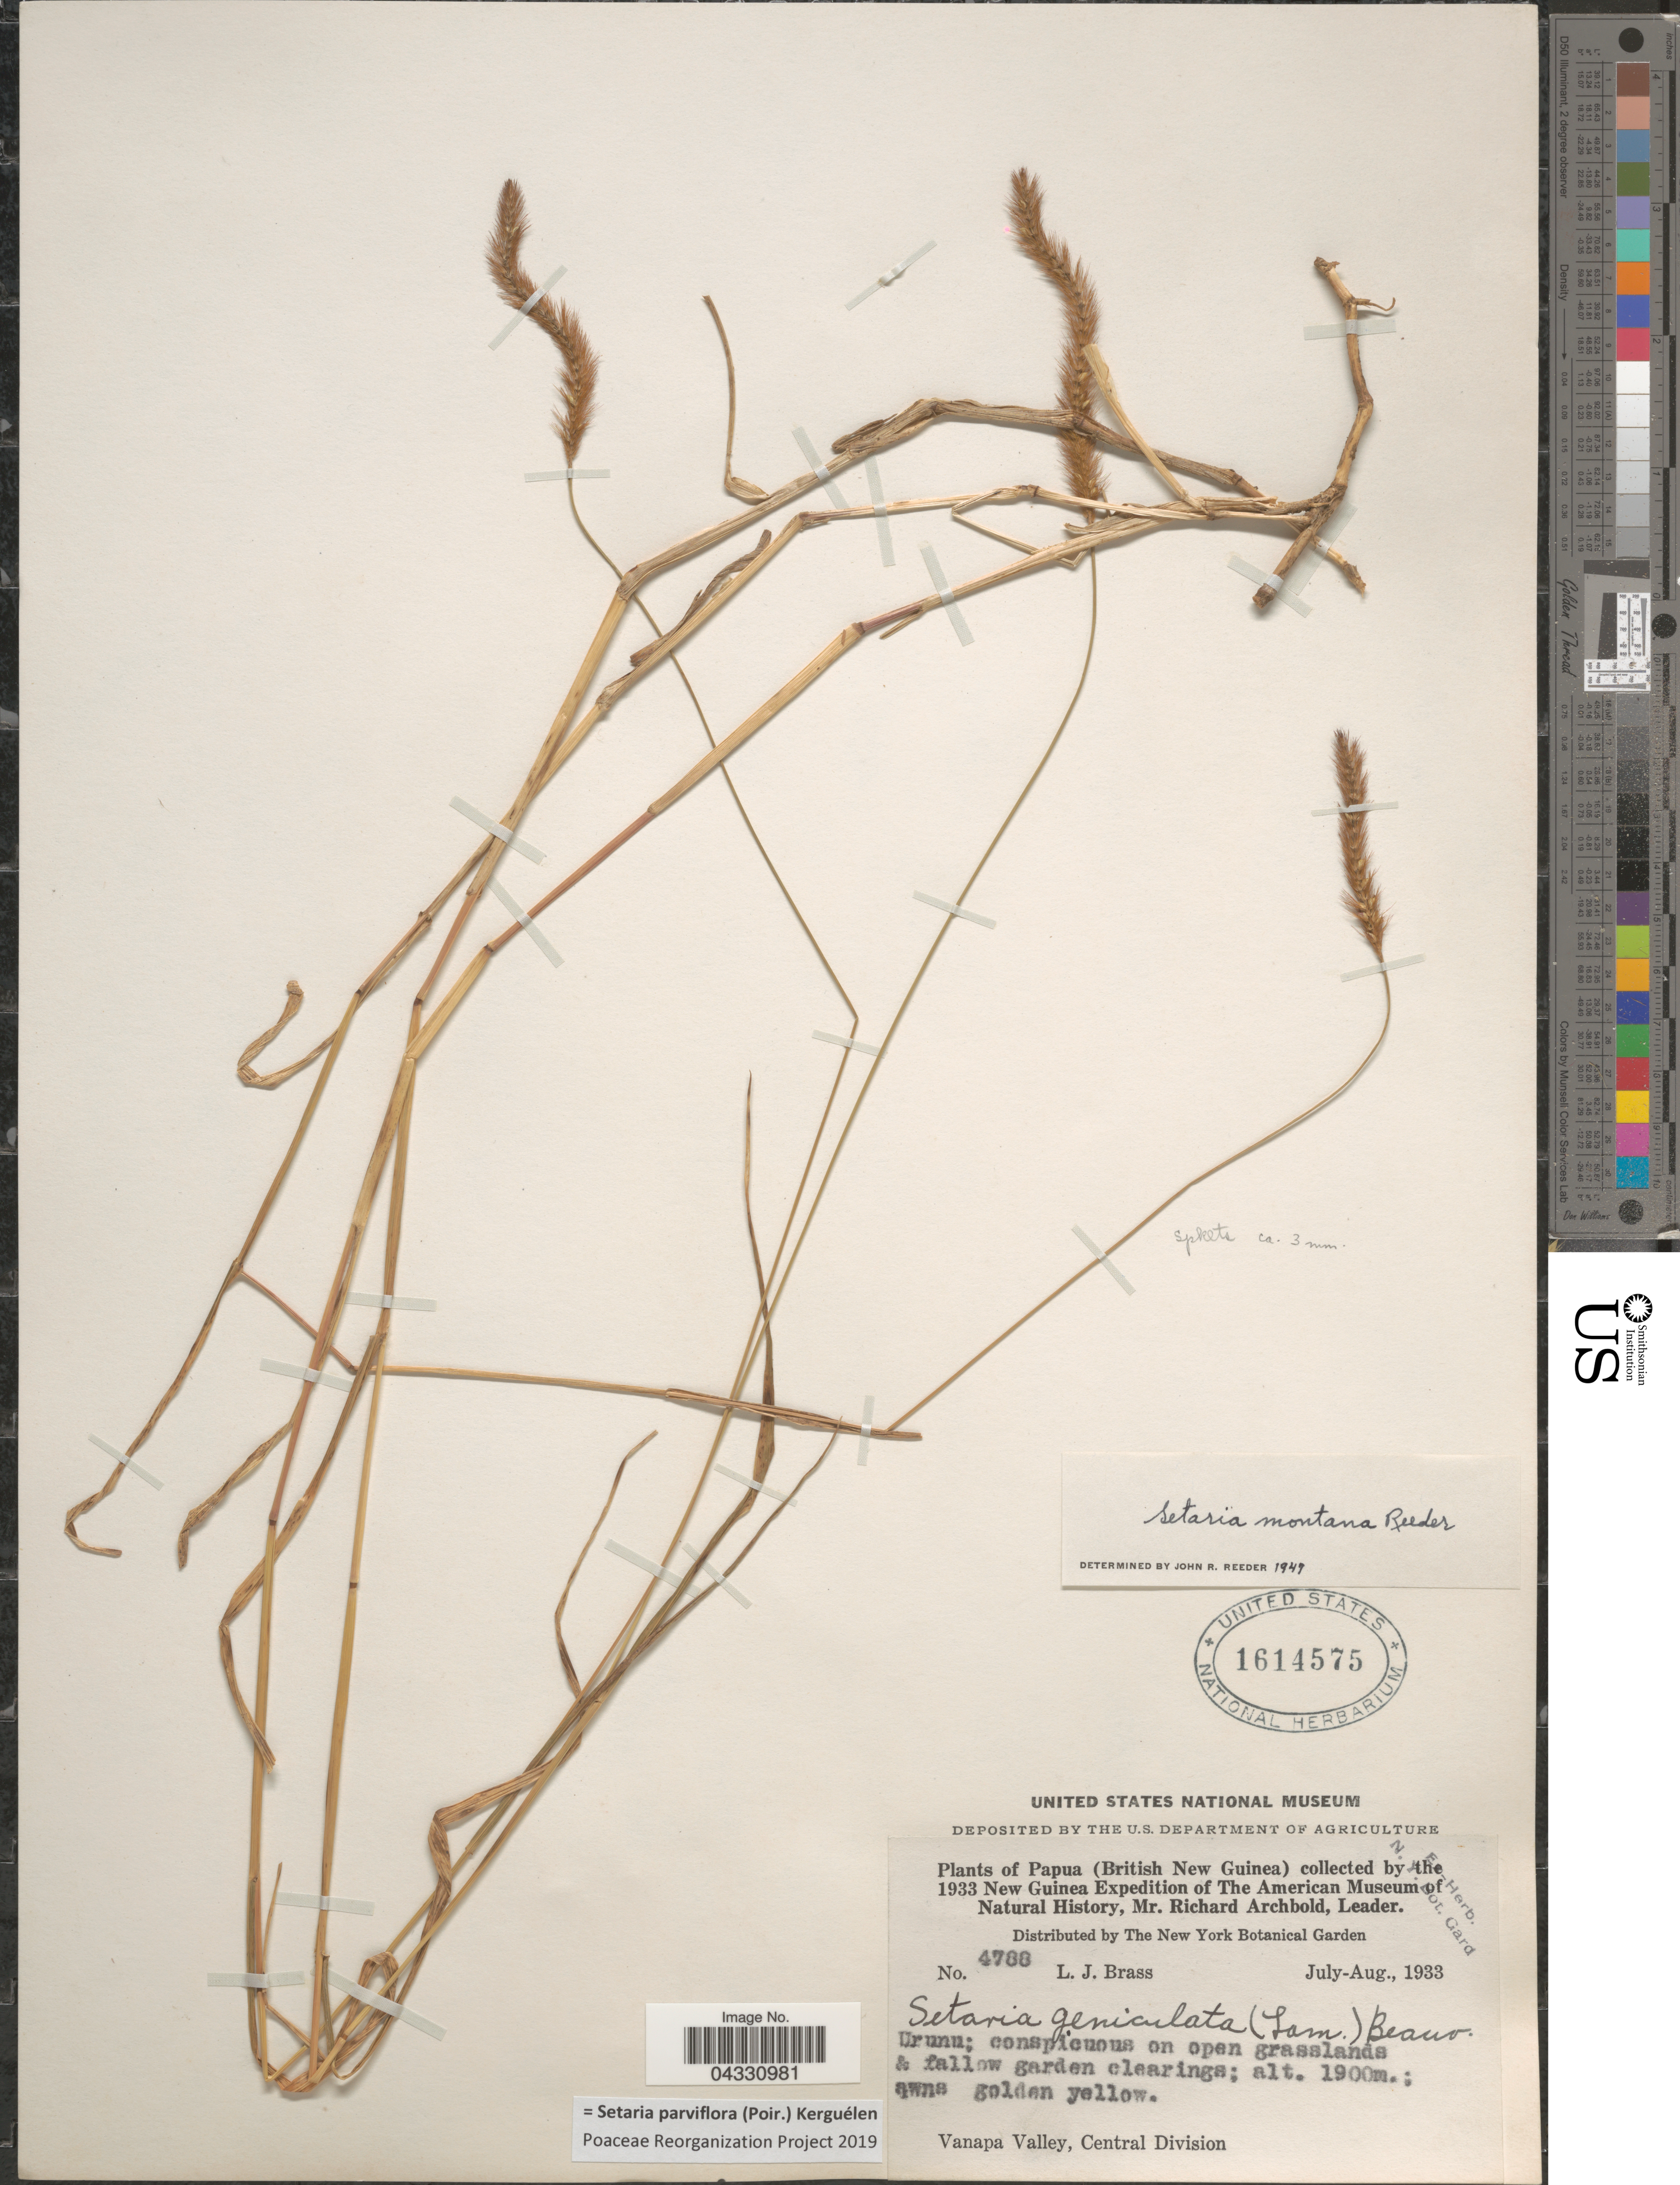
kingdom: Plantae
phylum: Tracheophyta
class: Liliopsida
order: Poales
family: Poaceae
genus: Setaria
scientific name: Setaria parviflora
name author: (Poir.) Kerguélen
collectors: L. J. Brass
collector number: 4788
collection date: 1933-07/1933-08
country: Papua New Guinea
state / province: Central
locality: Papua (British New Guinea) the 1933 New Guinea Expedition of The American Museum of Natural History. Urunu. Vanapa Valley, Central Division.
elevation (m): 1900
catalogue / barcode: US 1614575